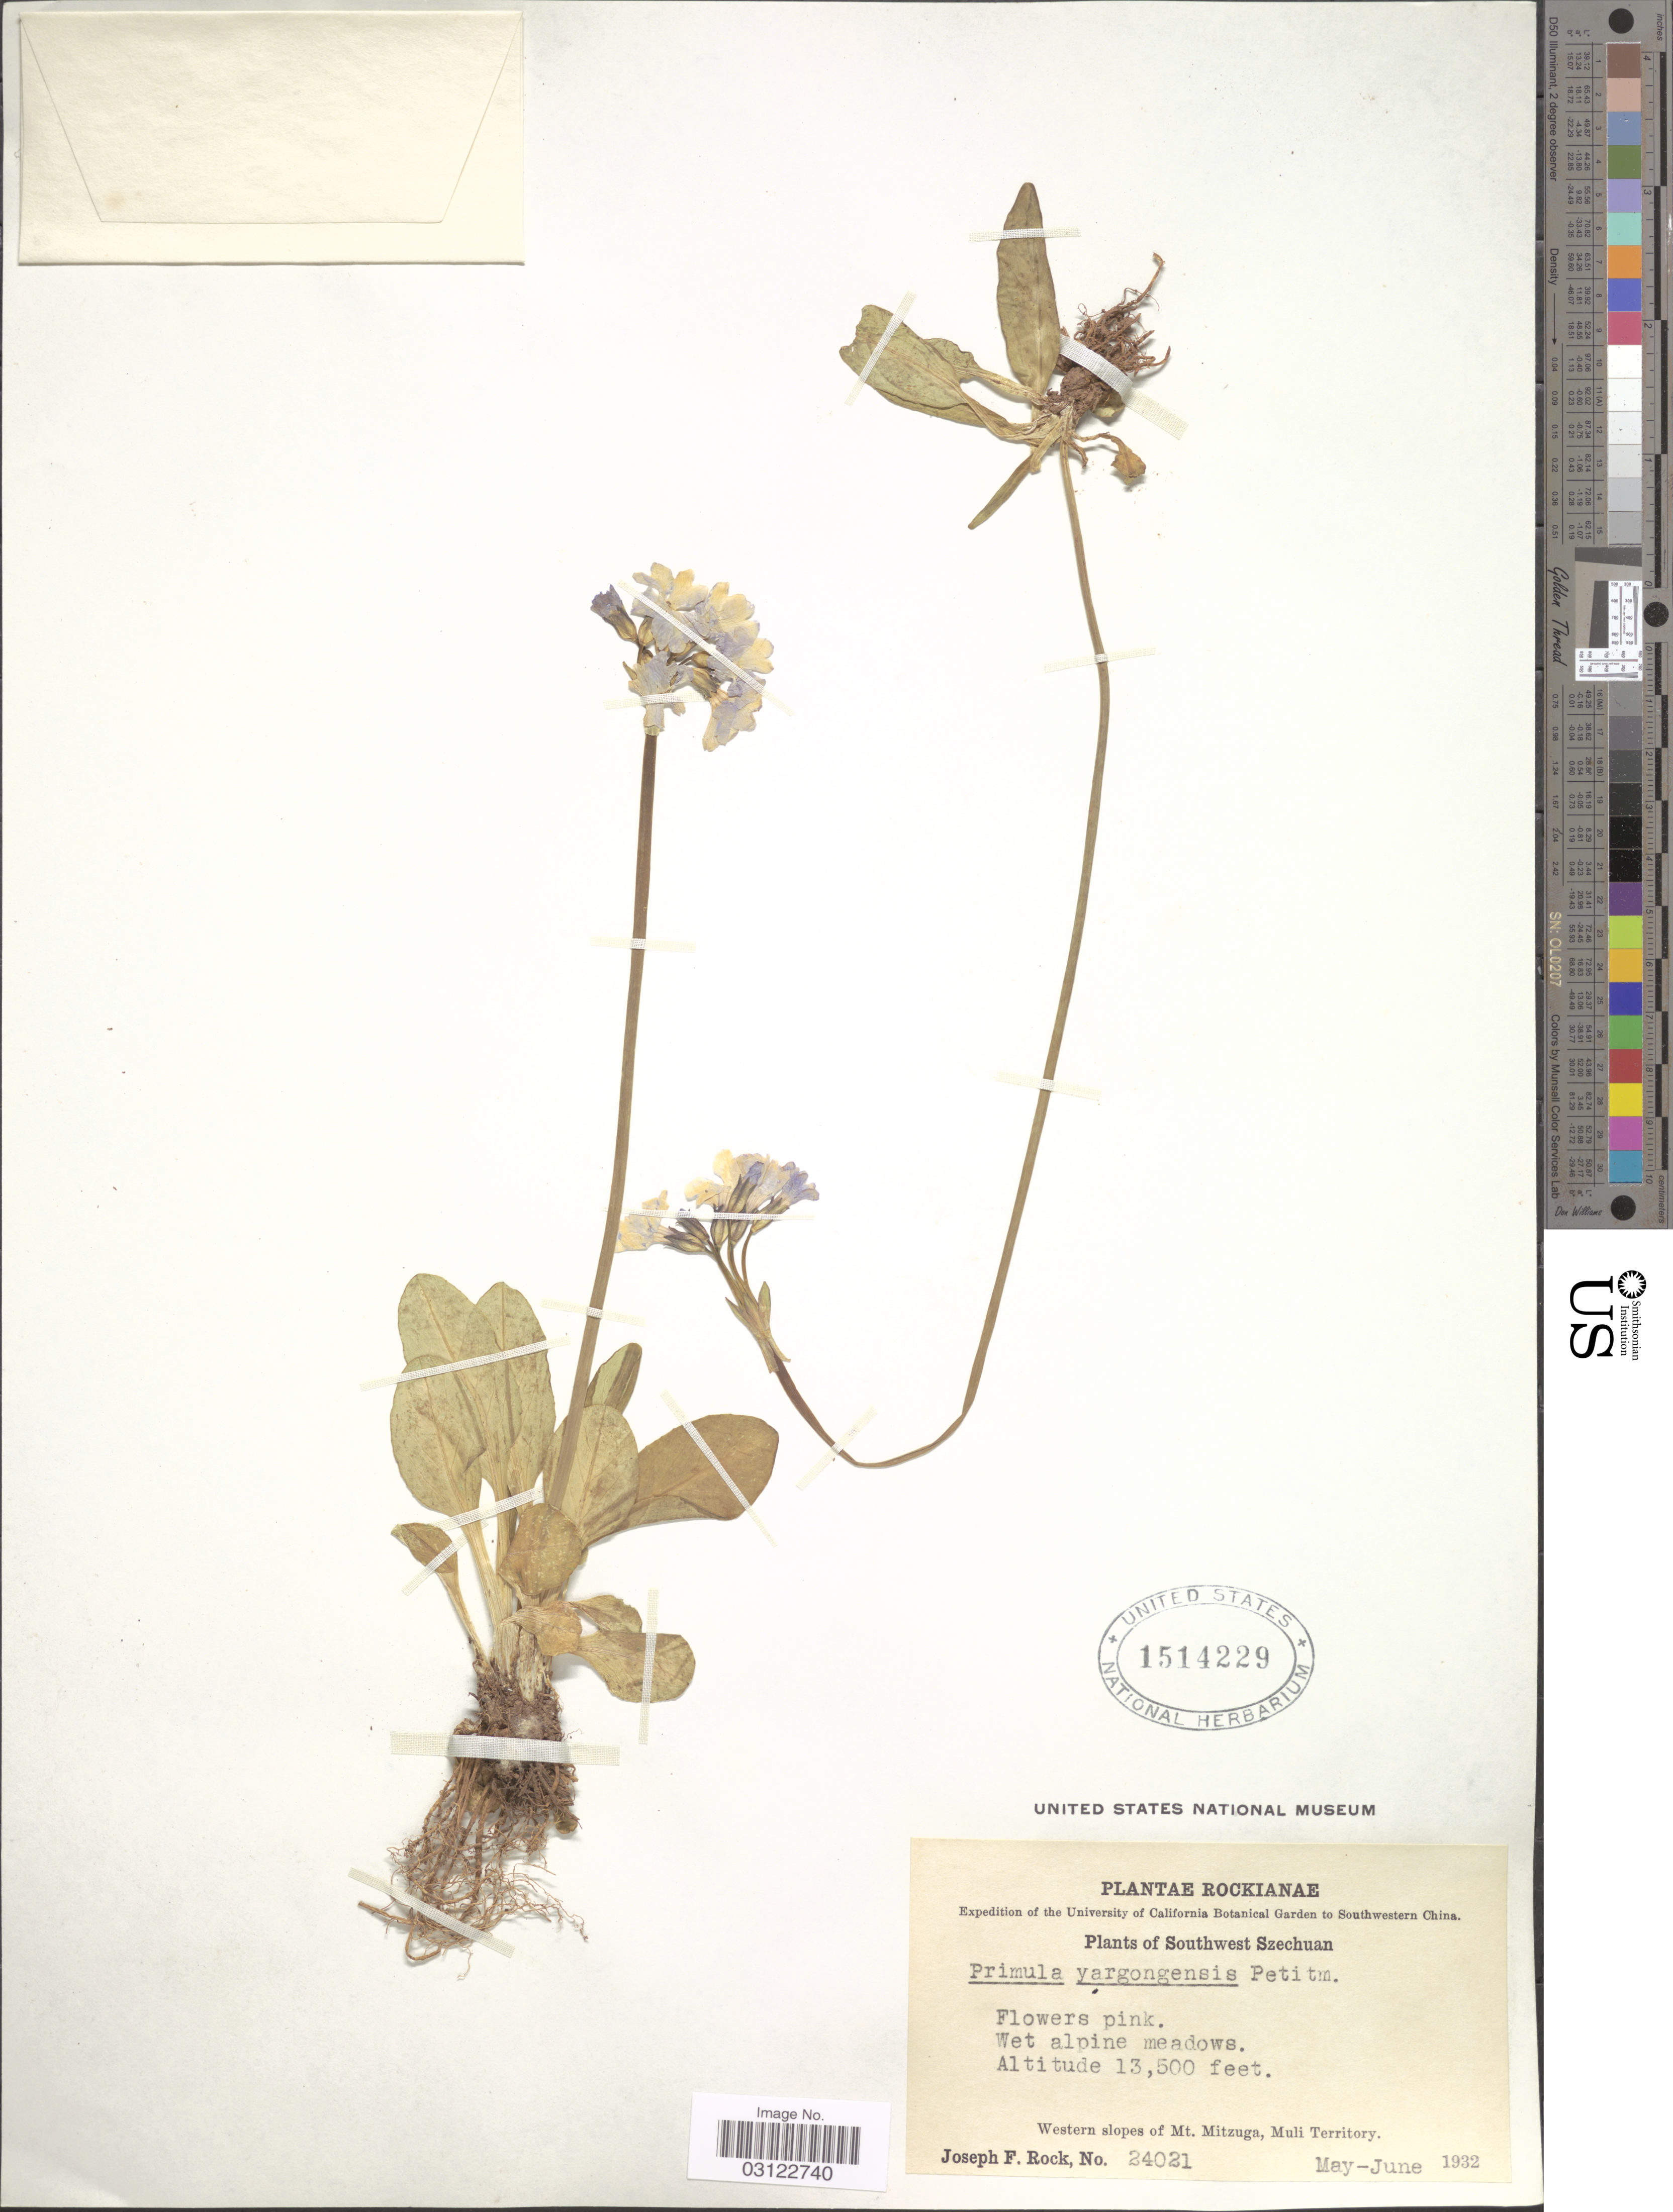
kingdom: Plantae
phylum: Tracheophyta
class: Magnoliopsida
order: Ericales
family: Primulaceae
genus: Primula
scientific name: Primula yargongensis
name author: Petitm.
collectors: J. F. Rock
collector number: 24021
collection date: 1932-05/1932-06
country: China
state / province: Sichuan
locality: Southwestern China. Southwest Szechuan. Wet alpine meadows. Western slopes of Mt. Mitzuga, Muli Territory.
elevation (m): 4115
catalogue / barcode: US 1514229